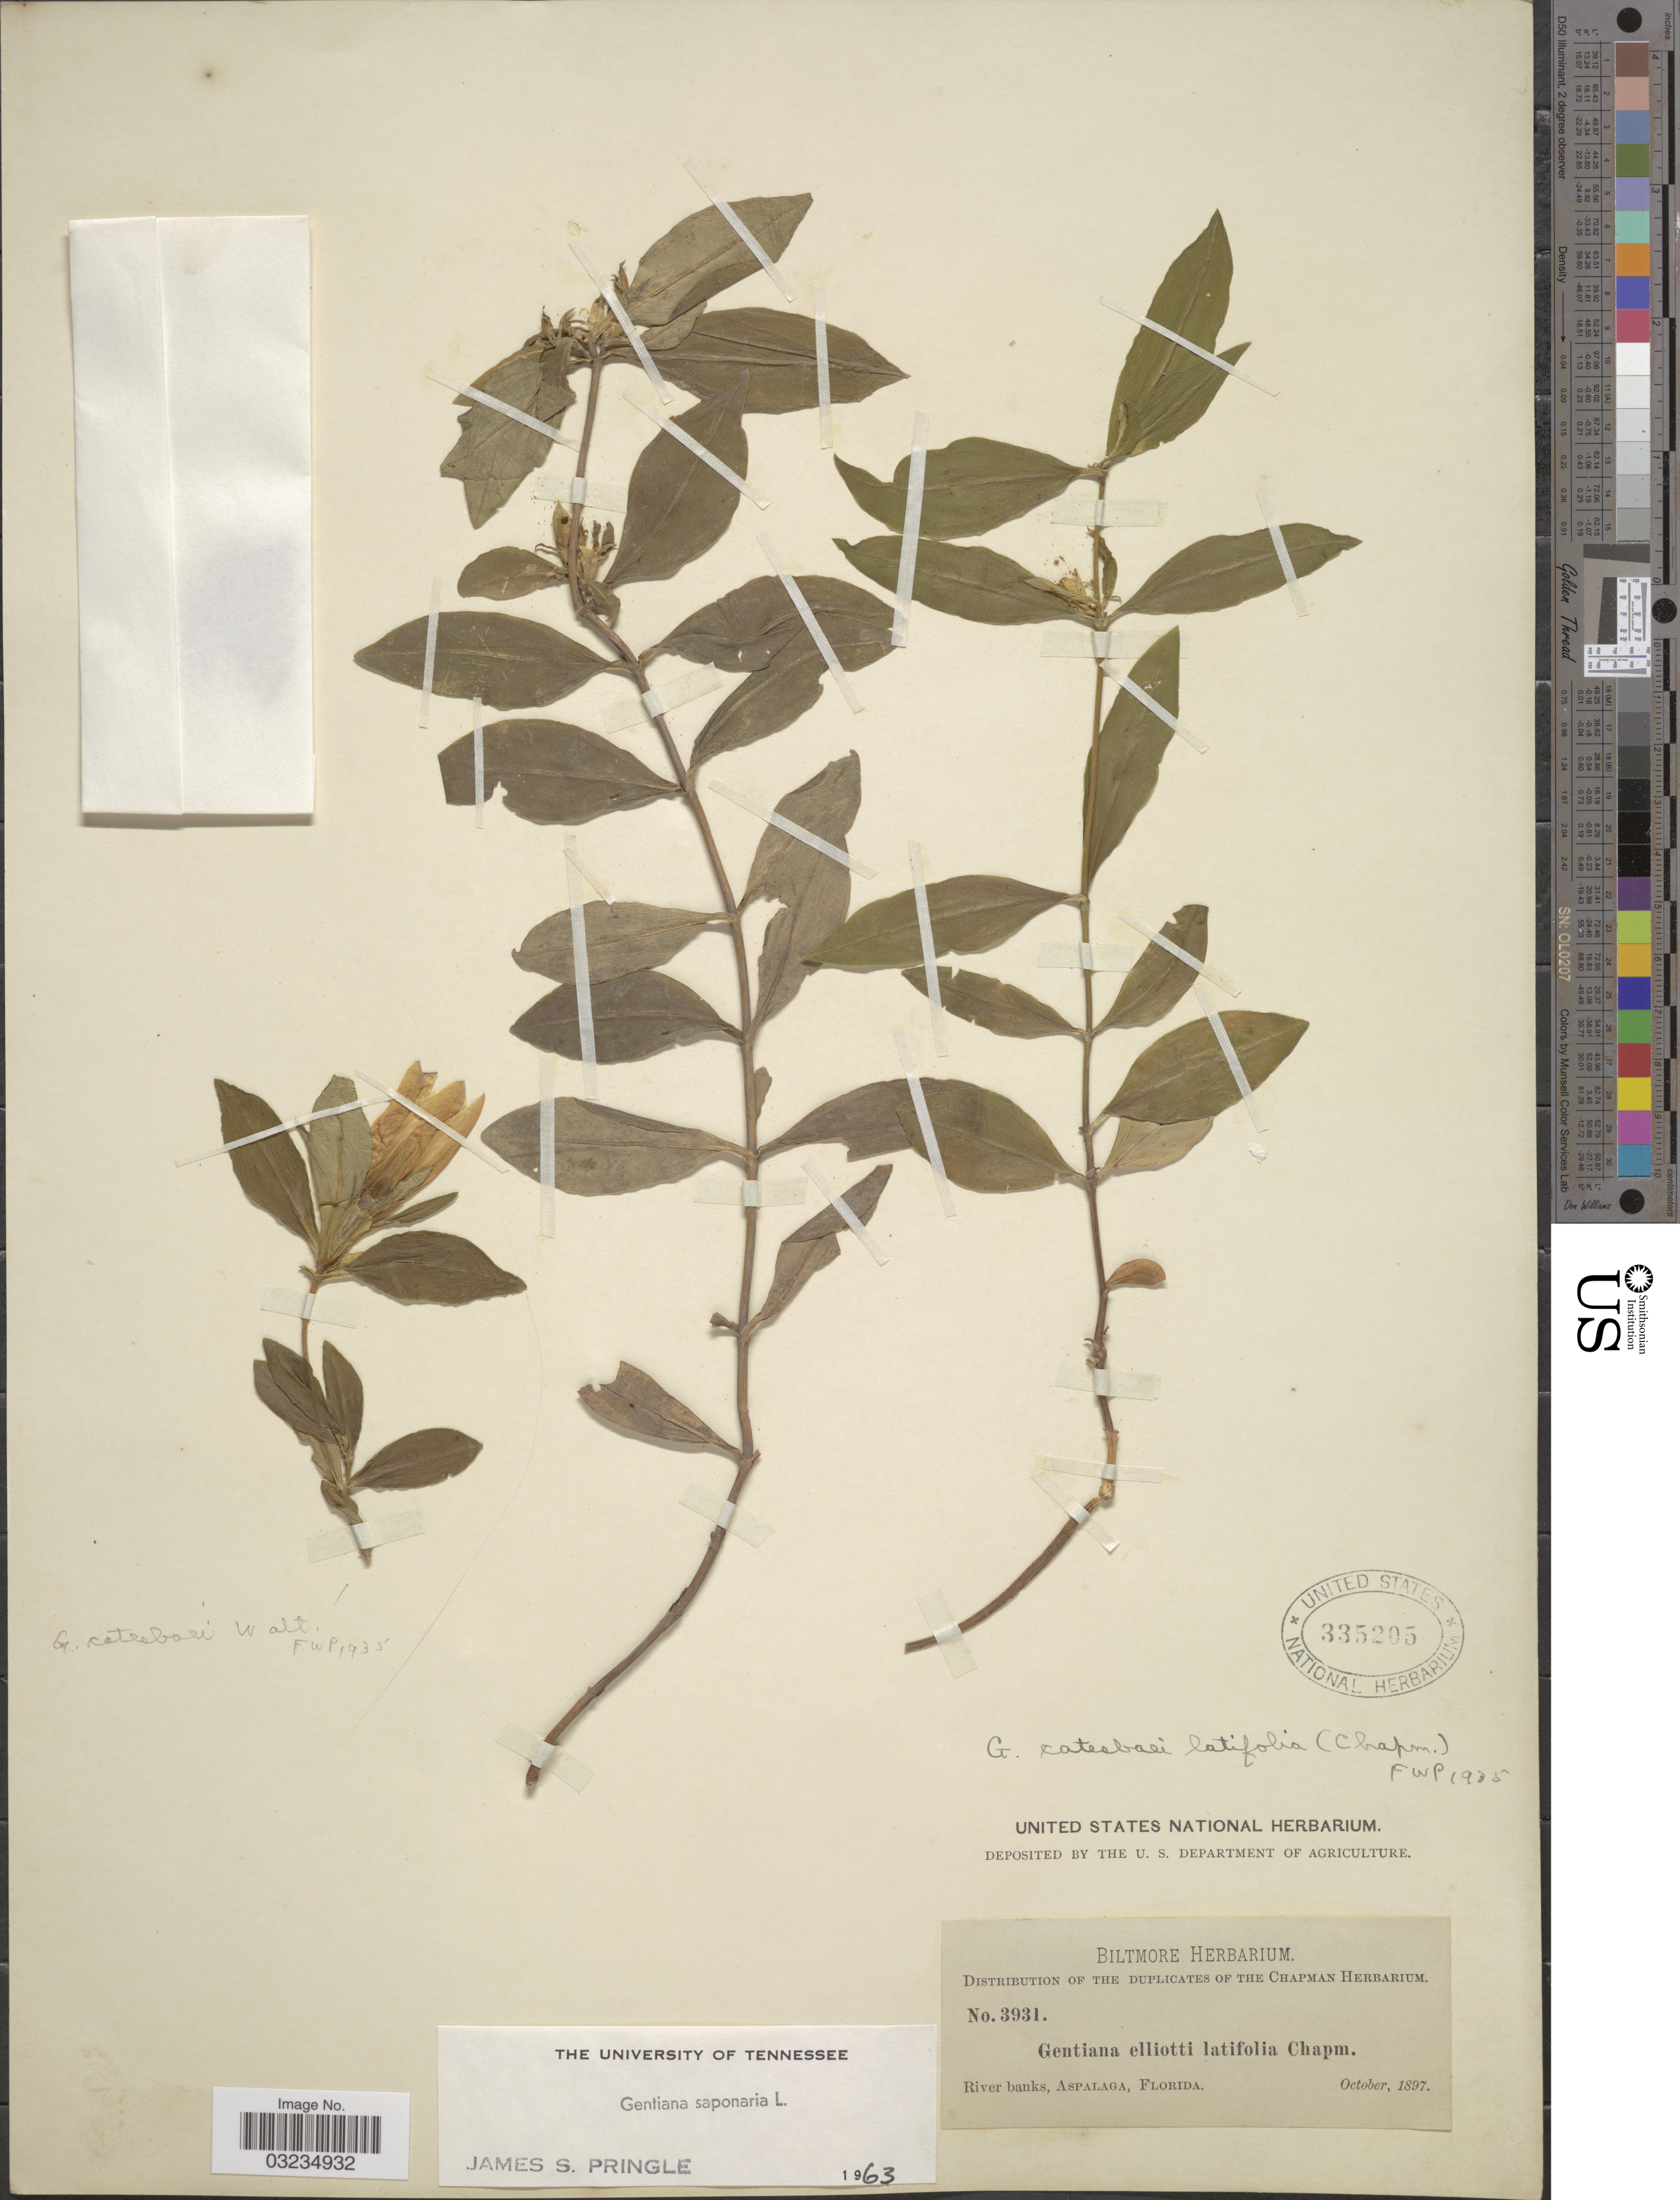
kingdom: Plantae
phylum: Tracheophyta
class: Magnoliopsida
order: Gentianales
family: Gentianaceae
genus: Gentiana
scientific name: Gentiana saponaria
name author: L.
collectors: ex herb. Biltmore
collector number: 3931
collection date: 1897-10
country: United States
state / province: Florida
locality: River banks, Aspalaga.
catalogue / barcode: US 335205